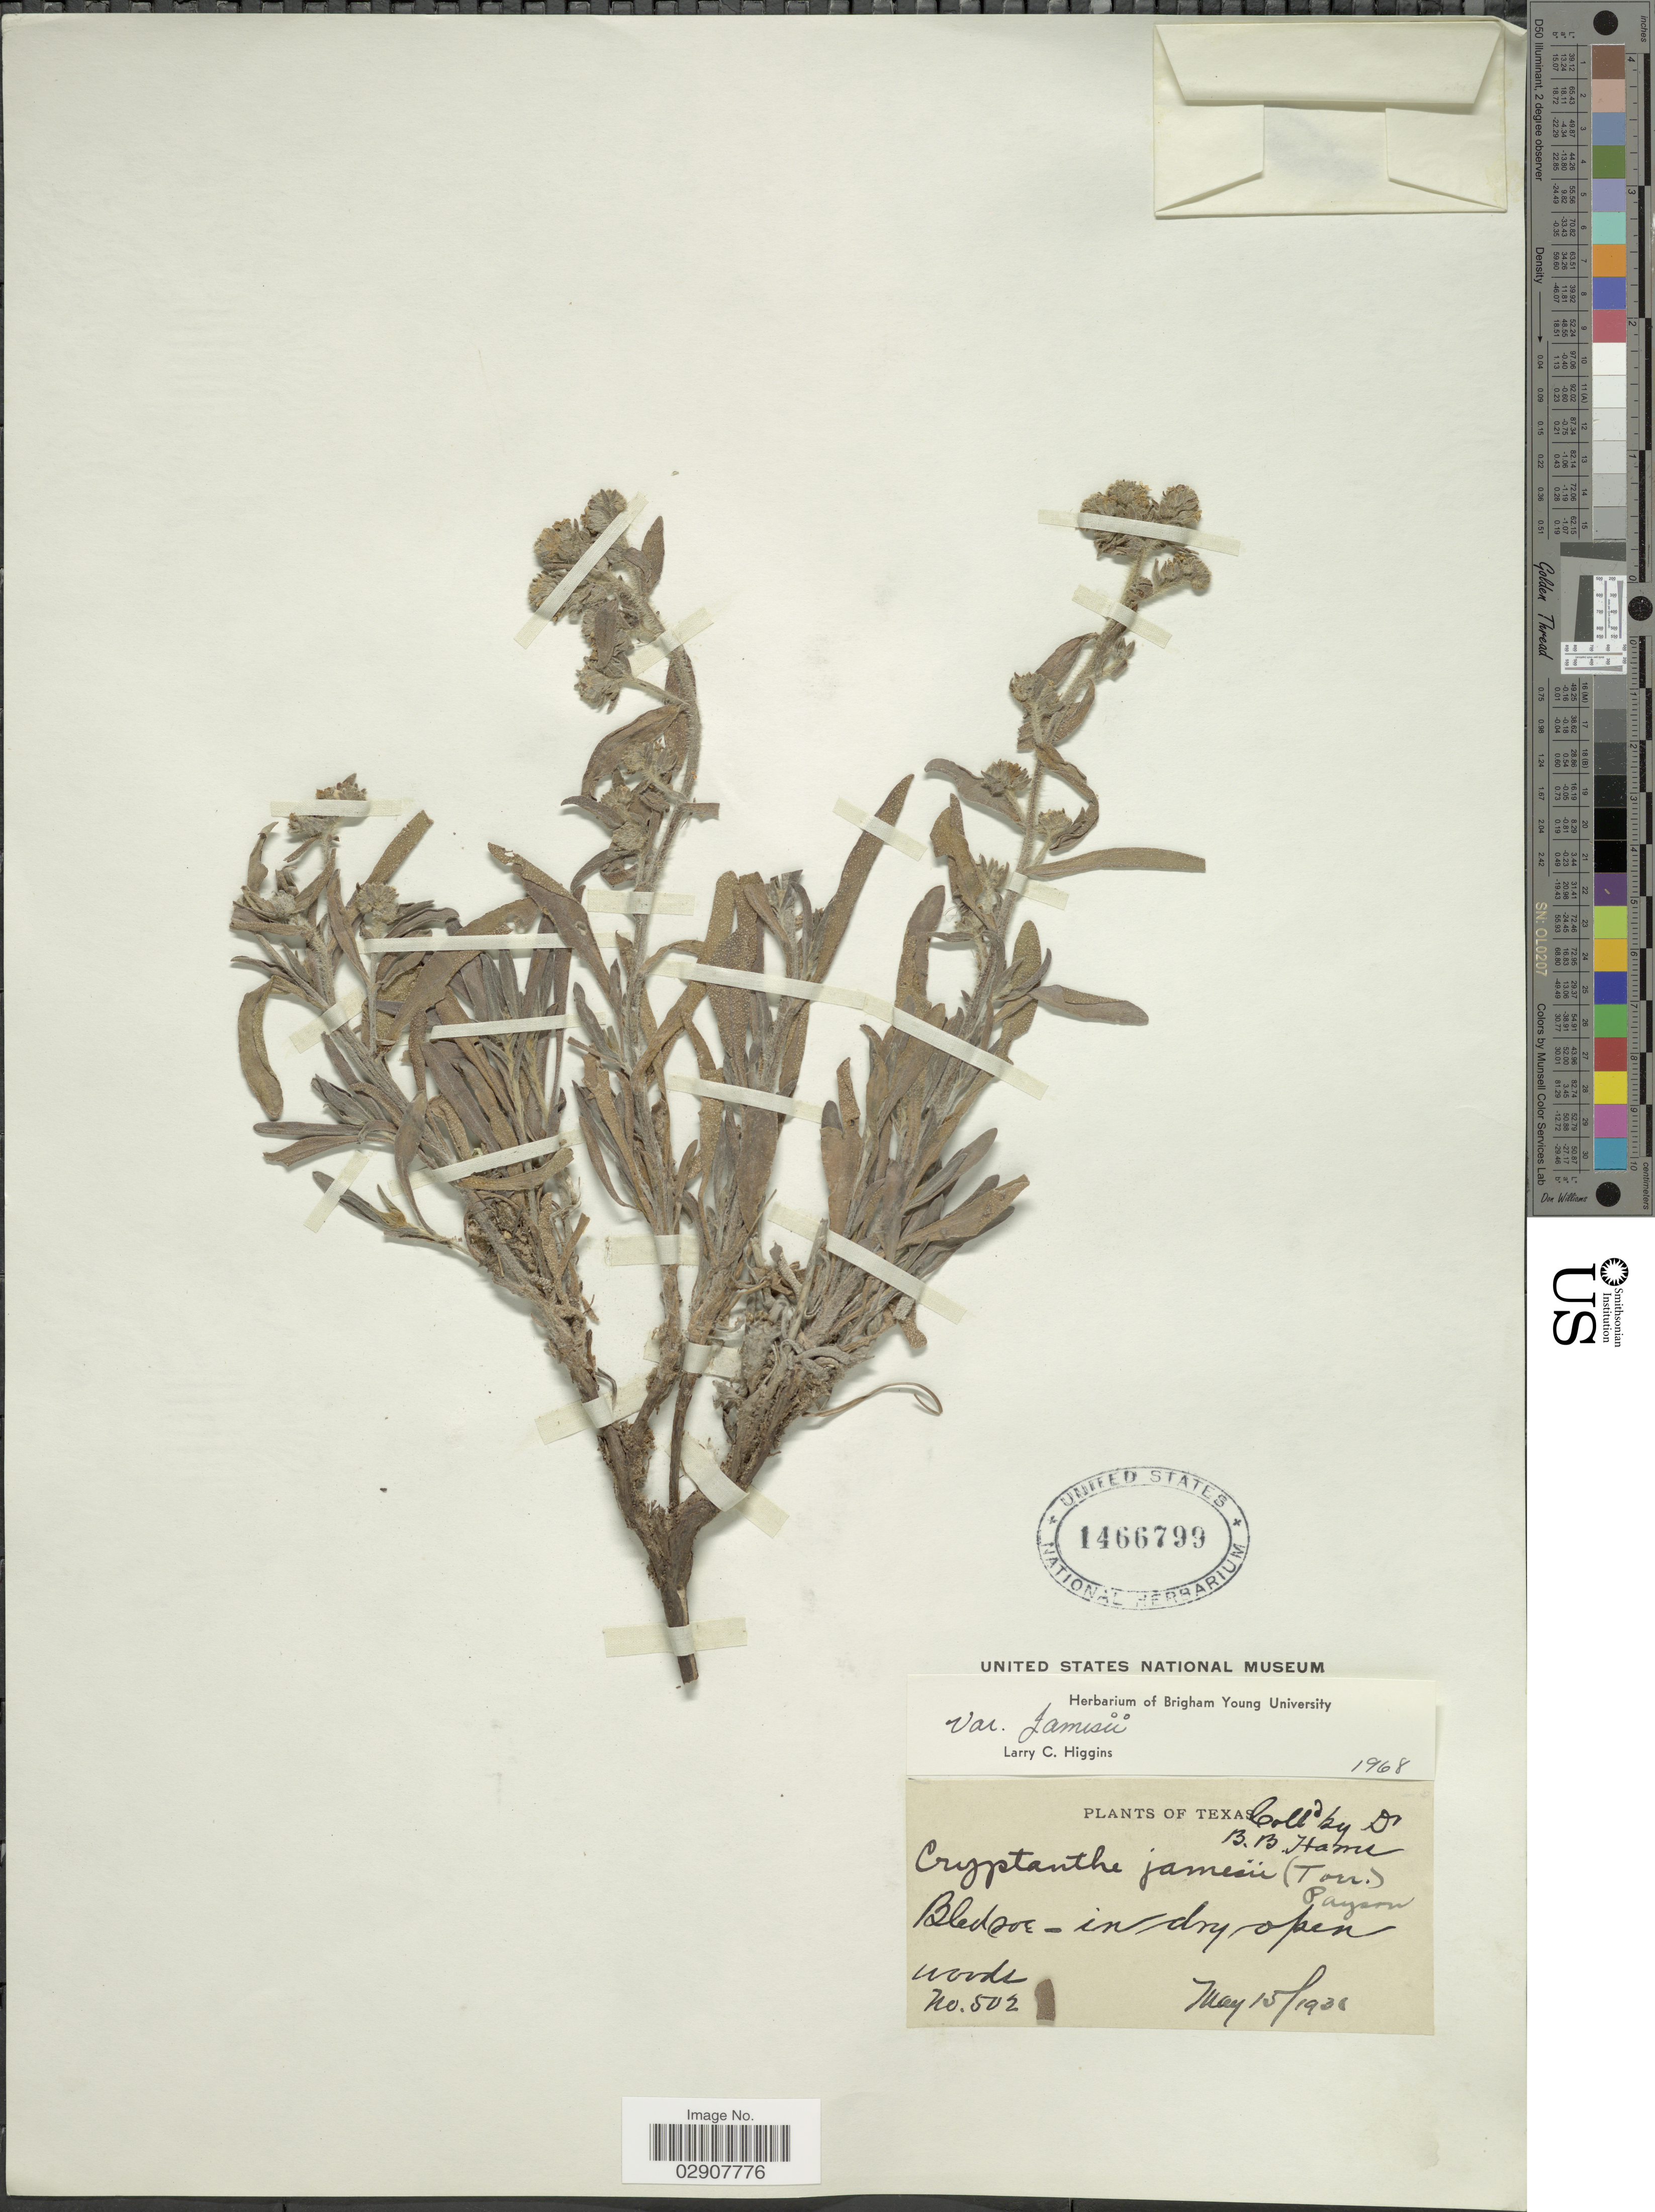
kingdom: Plantae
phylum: Tracheophyta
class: Magnoliopsida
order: Boraginales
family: Boraginaceae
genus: Cryptantha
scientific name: Cryptantha jamesii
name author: (Torr.) Payson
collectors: B. B. Harris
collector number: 502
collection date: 1936-05-15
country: United States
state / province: Texas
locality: Bledsoe - in dry open. Texas.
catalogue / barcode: US 1466799